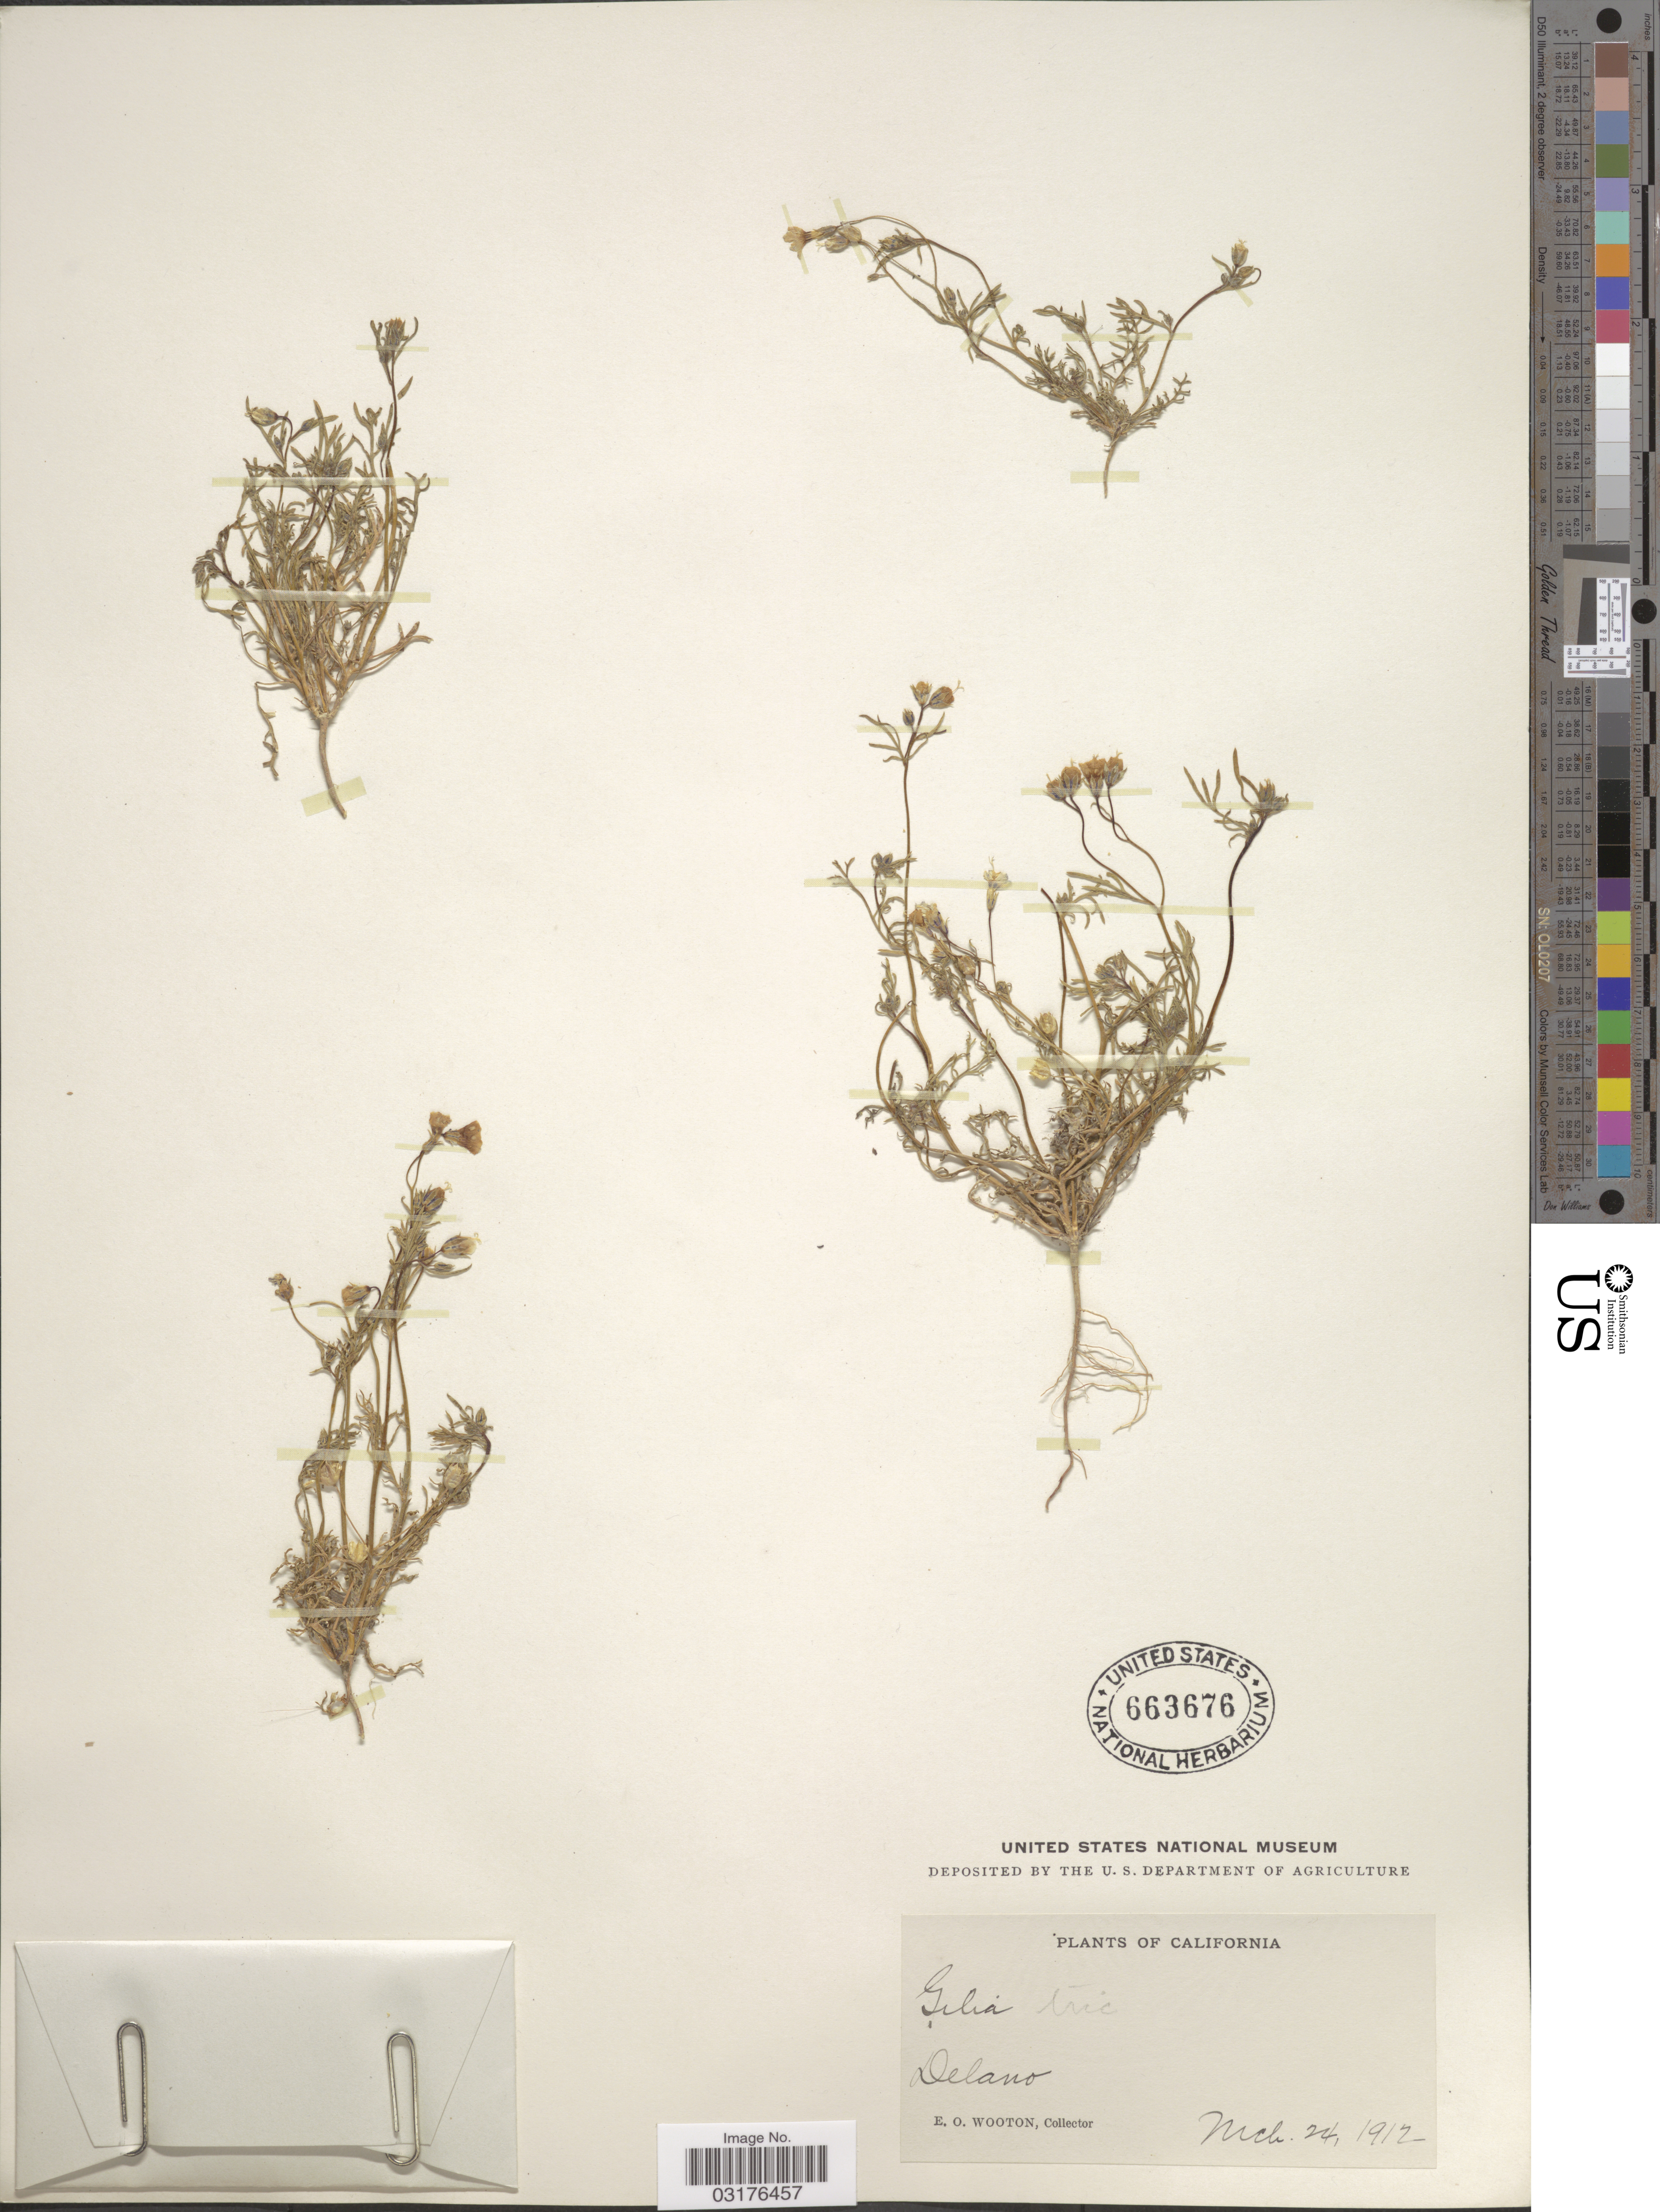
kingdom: Plantae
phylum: Tracheophyta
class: Magnoliopsida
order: Ericales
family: Polemoniaceae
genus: Gilia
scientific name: Gilia tricolor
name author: Benth.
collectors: E. O. Wooton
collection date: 1912-03-24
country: United States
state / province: California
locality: Delano.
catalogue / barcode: US 663676